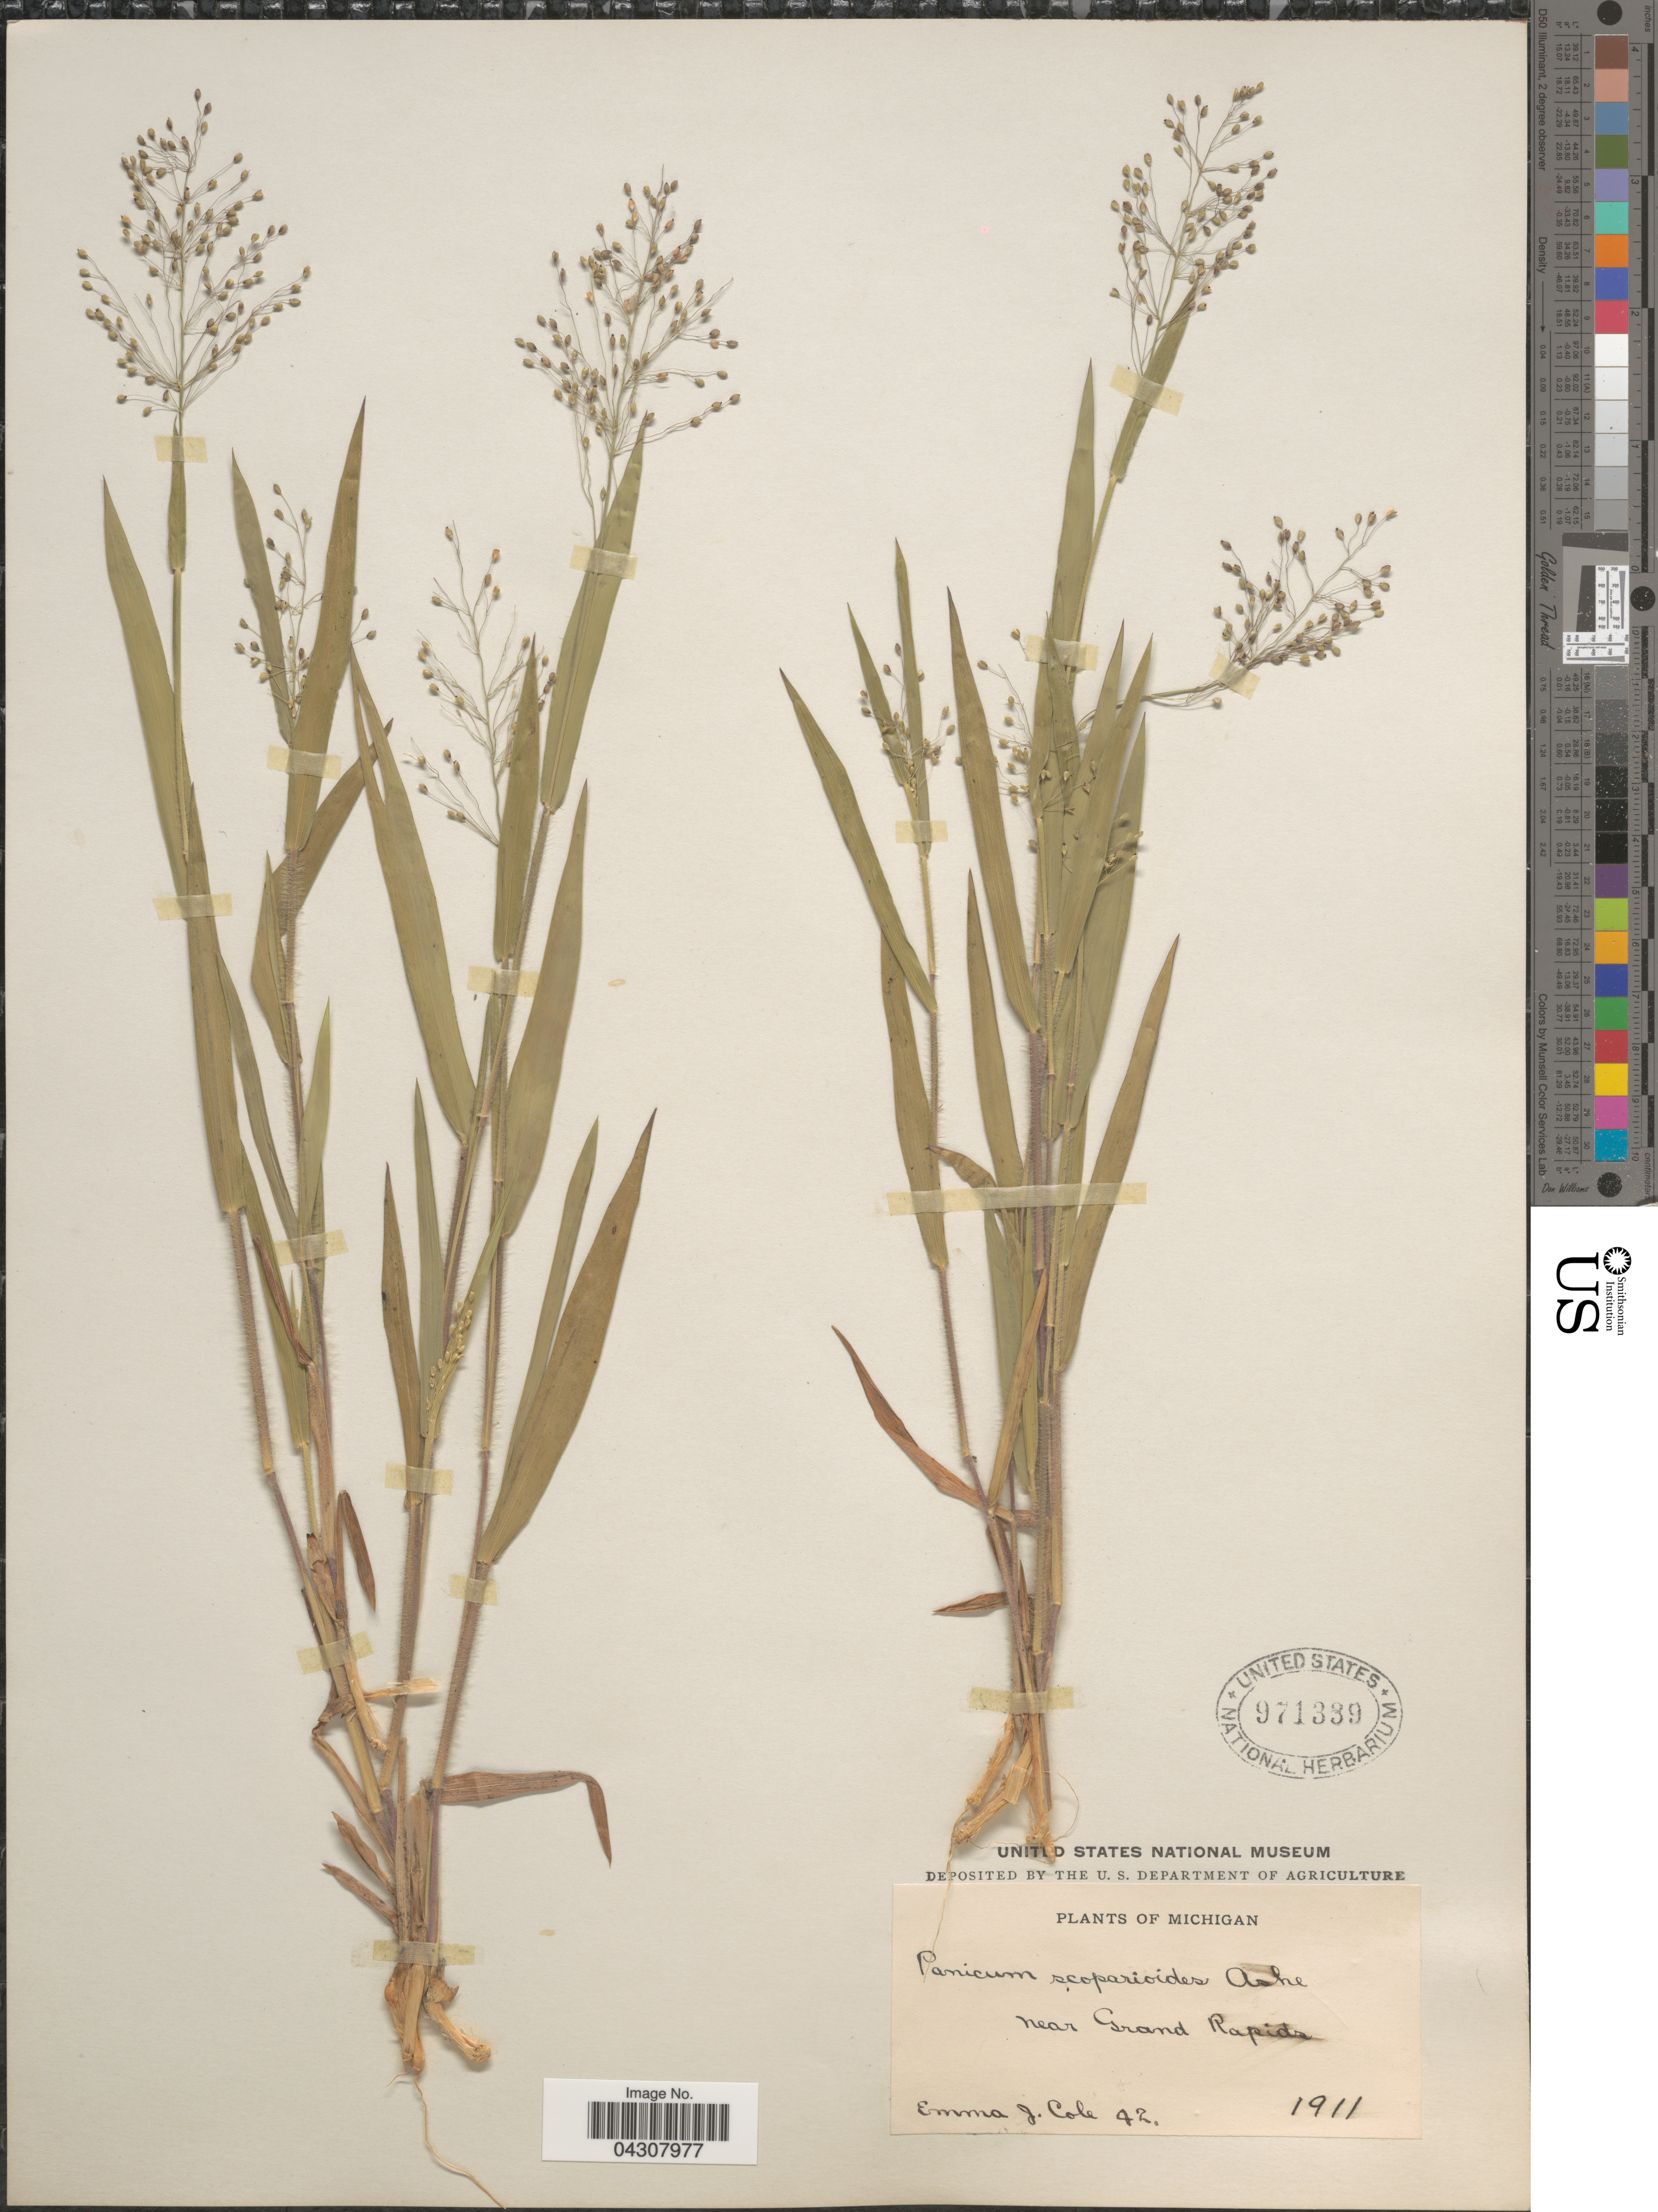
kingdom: Plantae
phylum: Tracheophyta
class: Liliopsida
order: Poales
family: Poaceae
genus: Dichanthelium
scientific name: Dichanthelium acuminatum var. acuminatum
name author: (Sw.) Gould & C.A. Clark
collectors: E. Cole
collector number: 42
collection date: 1911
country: United States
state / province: Michigan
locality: Near Grand Rapids.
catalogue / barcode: US 971339